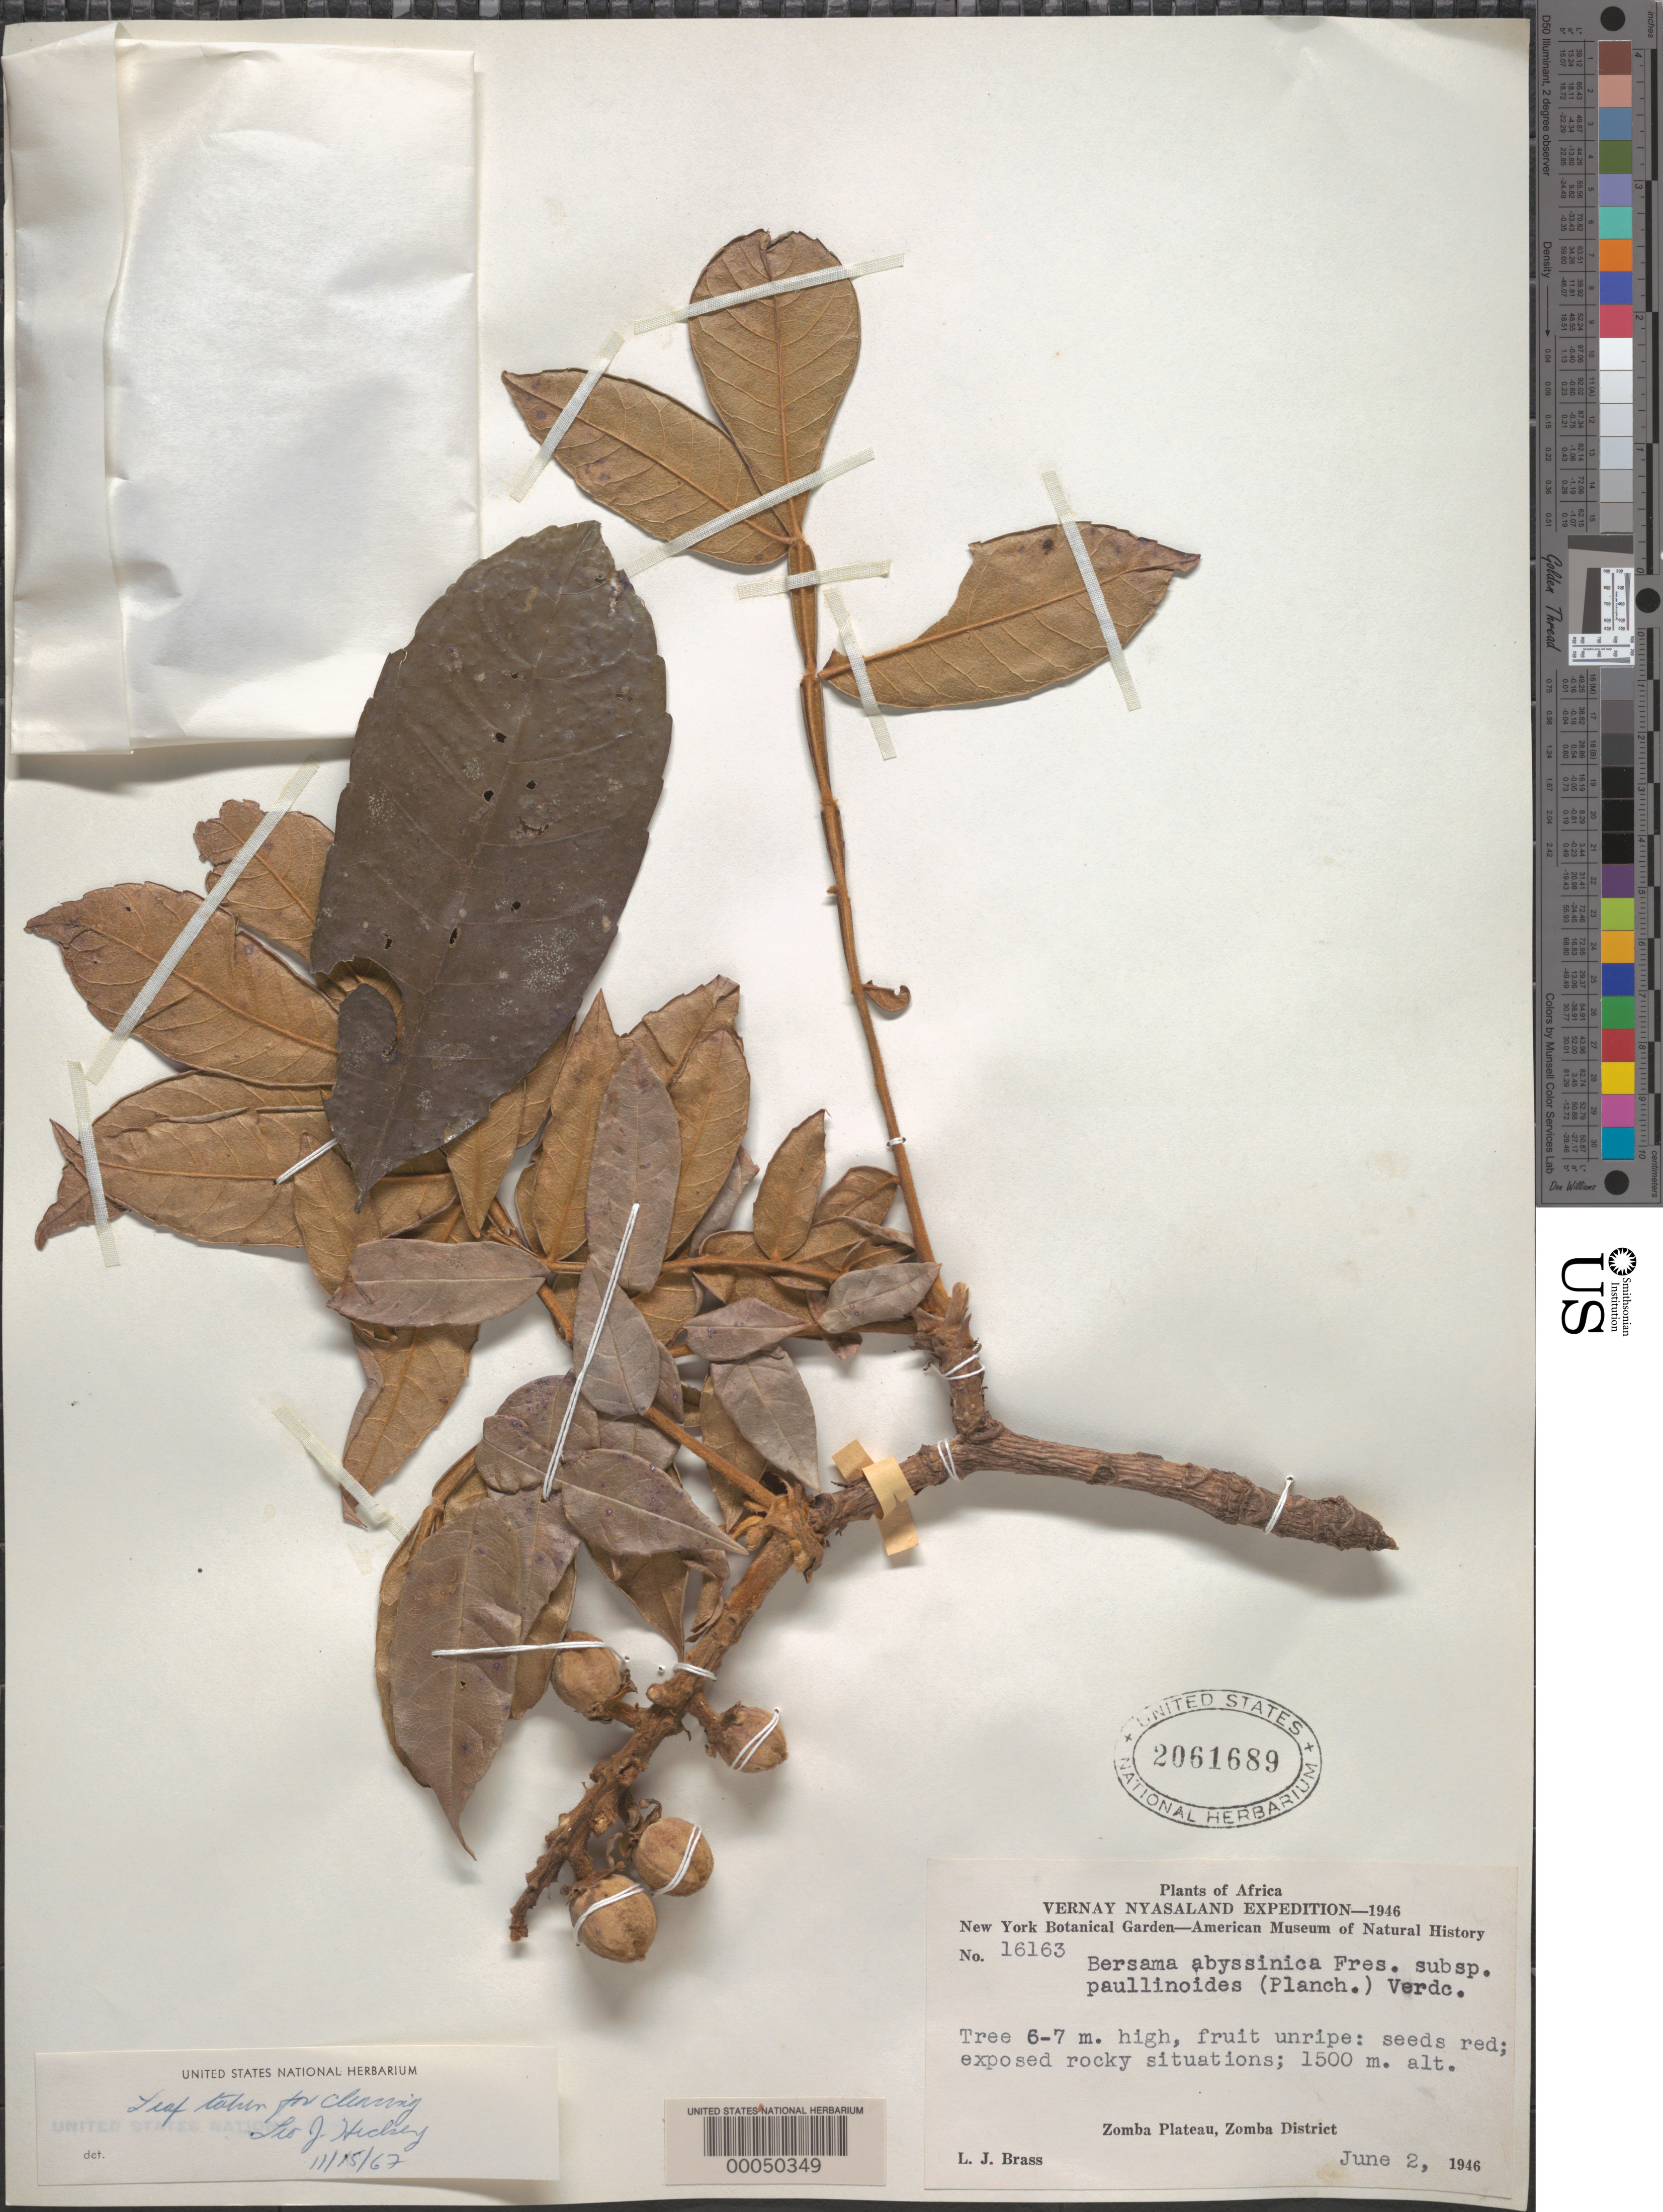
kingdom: Plantae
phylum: Tracheophyta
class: Magnoliopsida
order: Geraniales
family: Melianthaceae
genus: Bersama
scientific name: Bersama abyssinica subsp. paullinioides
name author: (Planch.) Verdc.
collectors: L. J. Brass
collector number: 16163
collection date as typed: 02 Jun 1946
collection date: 1946-06-02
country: Malawi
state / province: Southern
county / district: Zomba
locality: Zomba plateau, zomba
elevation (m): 1500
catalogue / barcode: US 2061689